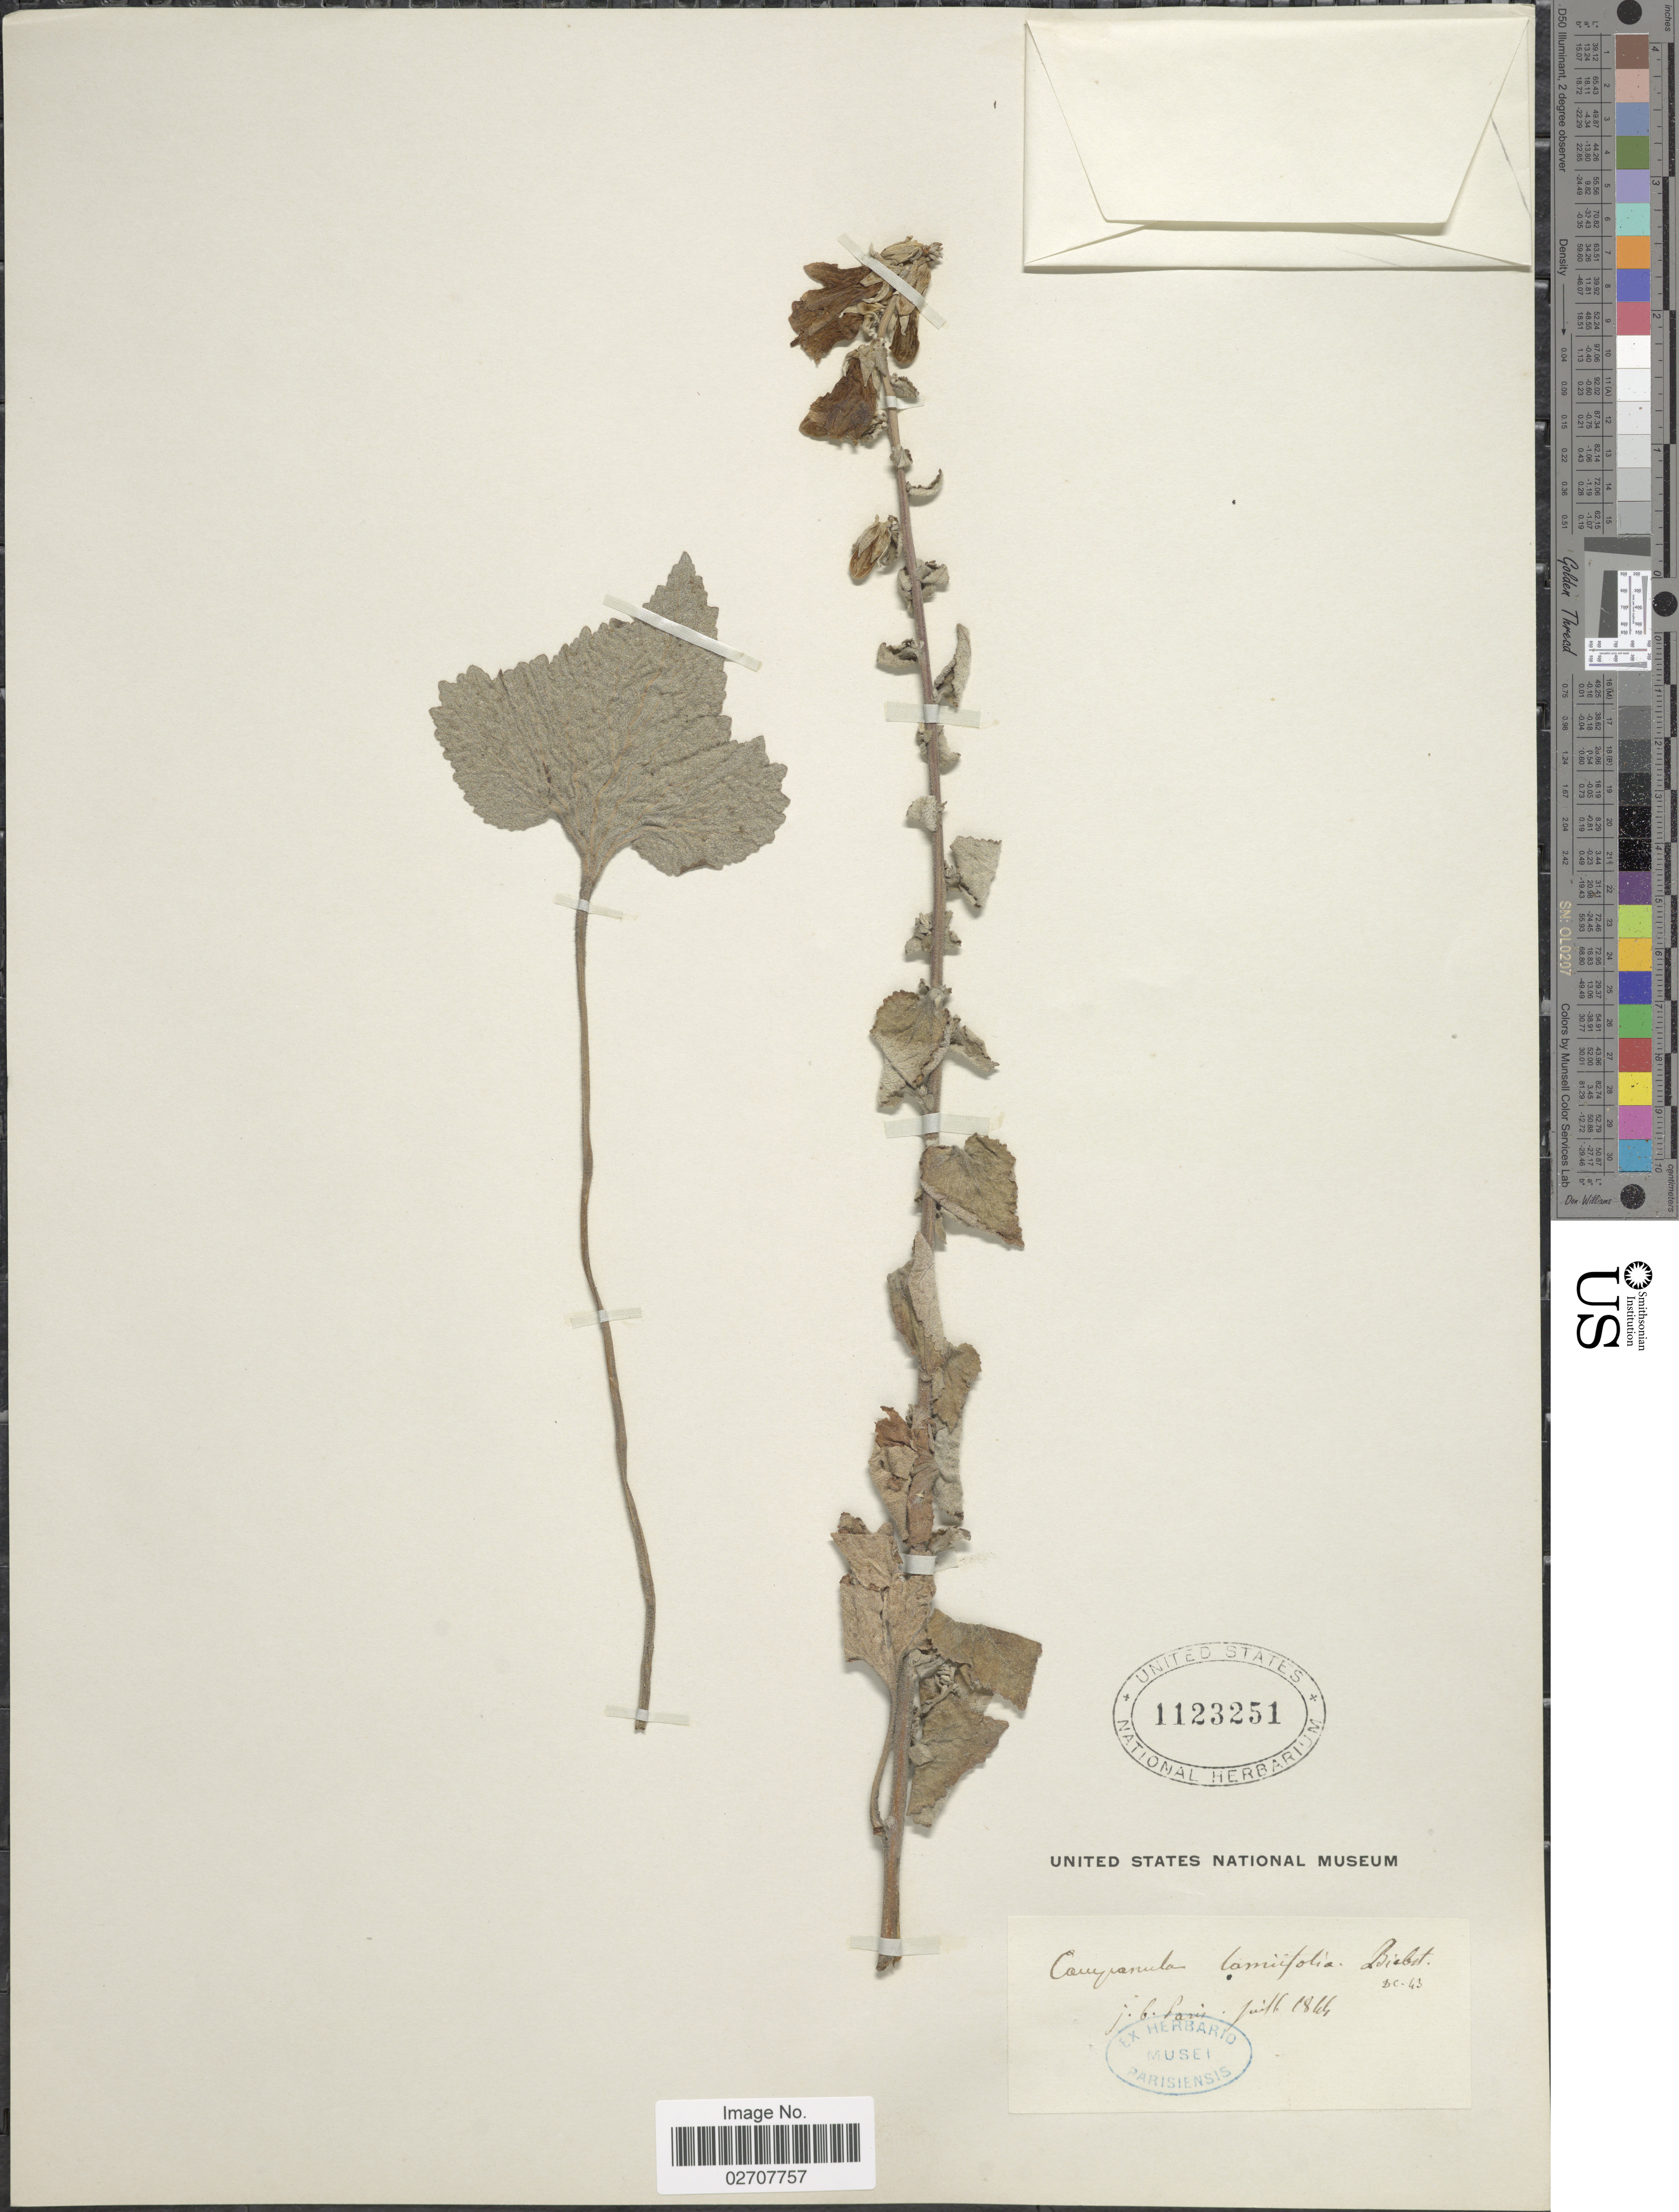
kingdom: Plantae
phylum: Tracheophyta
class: Magnoliopsida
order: Asterales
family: Campanulaceae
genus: Campanula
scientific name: Campanula lamiifolia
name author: Adam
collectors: ex herb. Musei Parisiensis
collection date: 1844-07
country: France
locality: Paris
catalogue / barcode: US 1123251